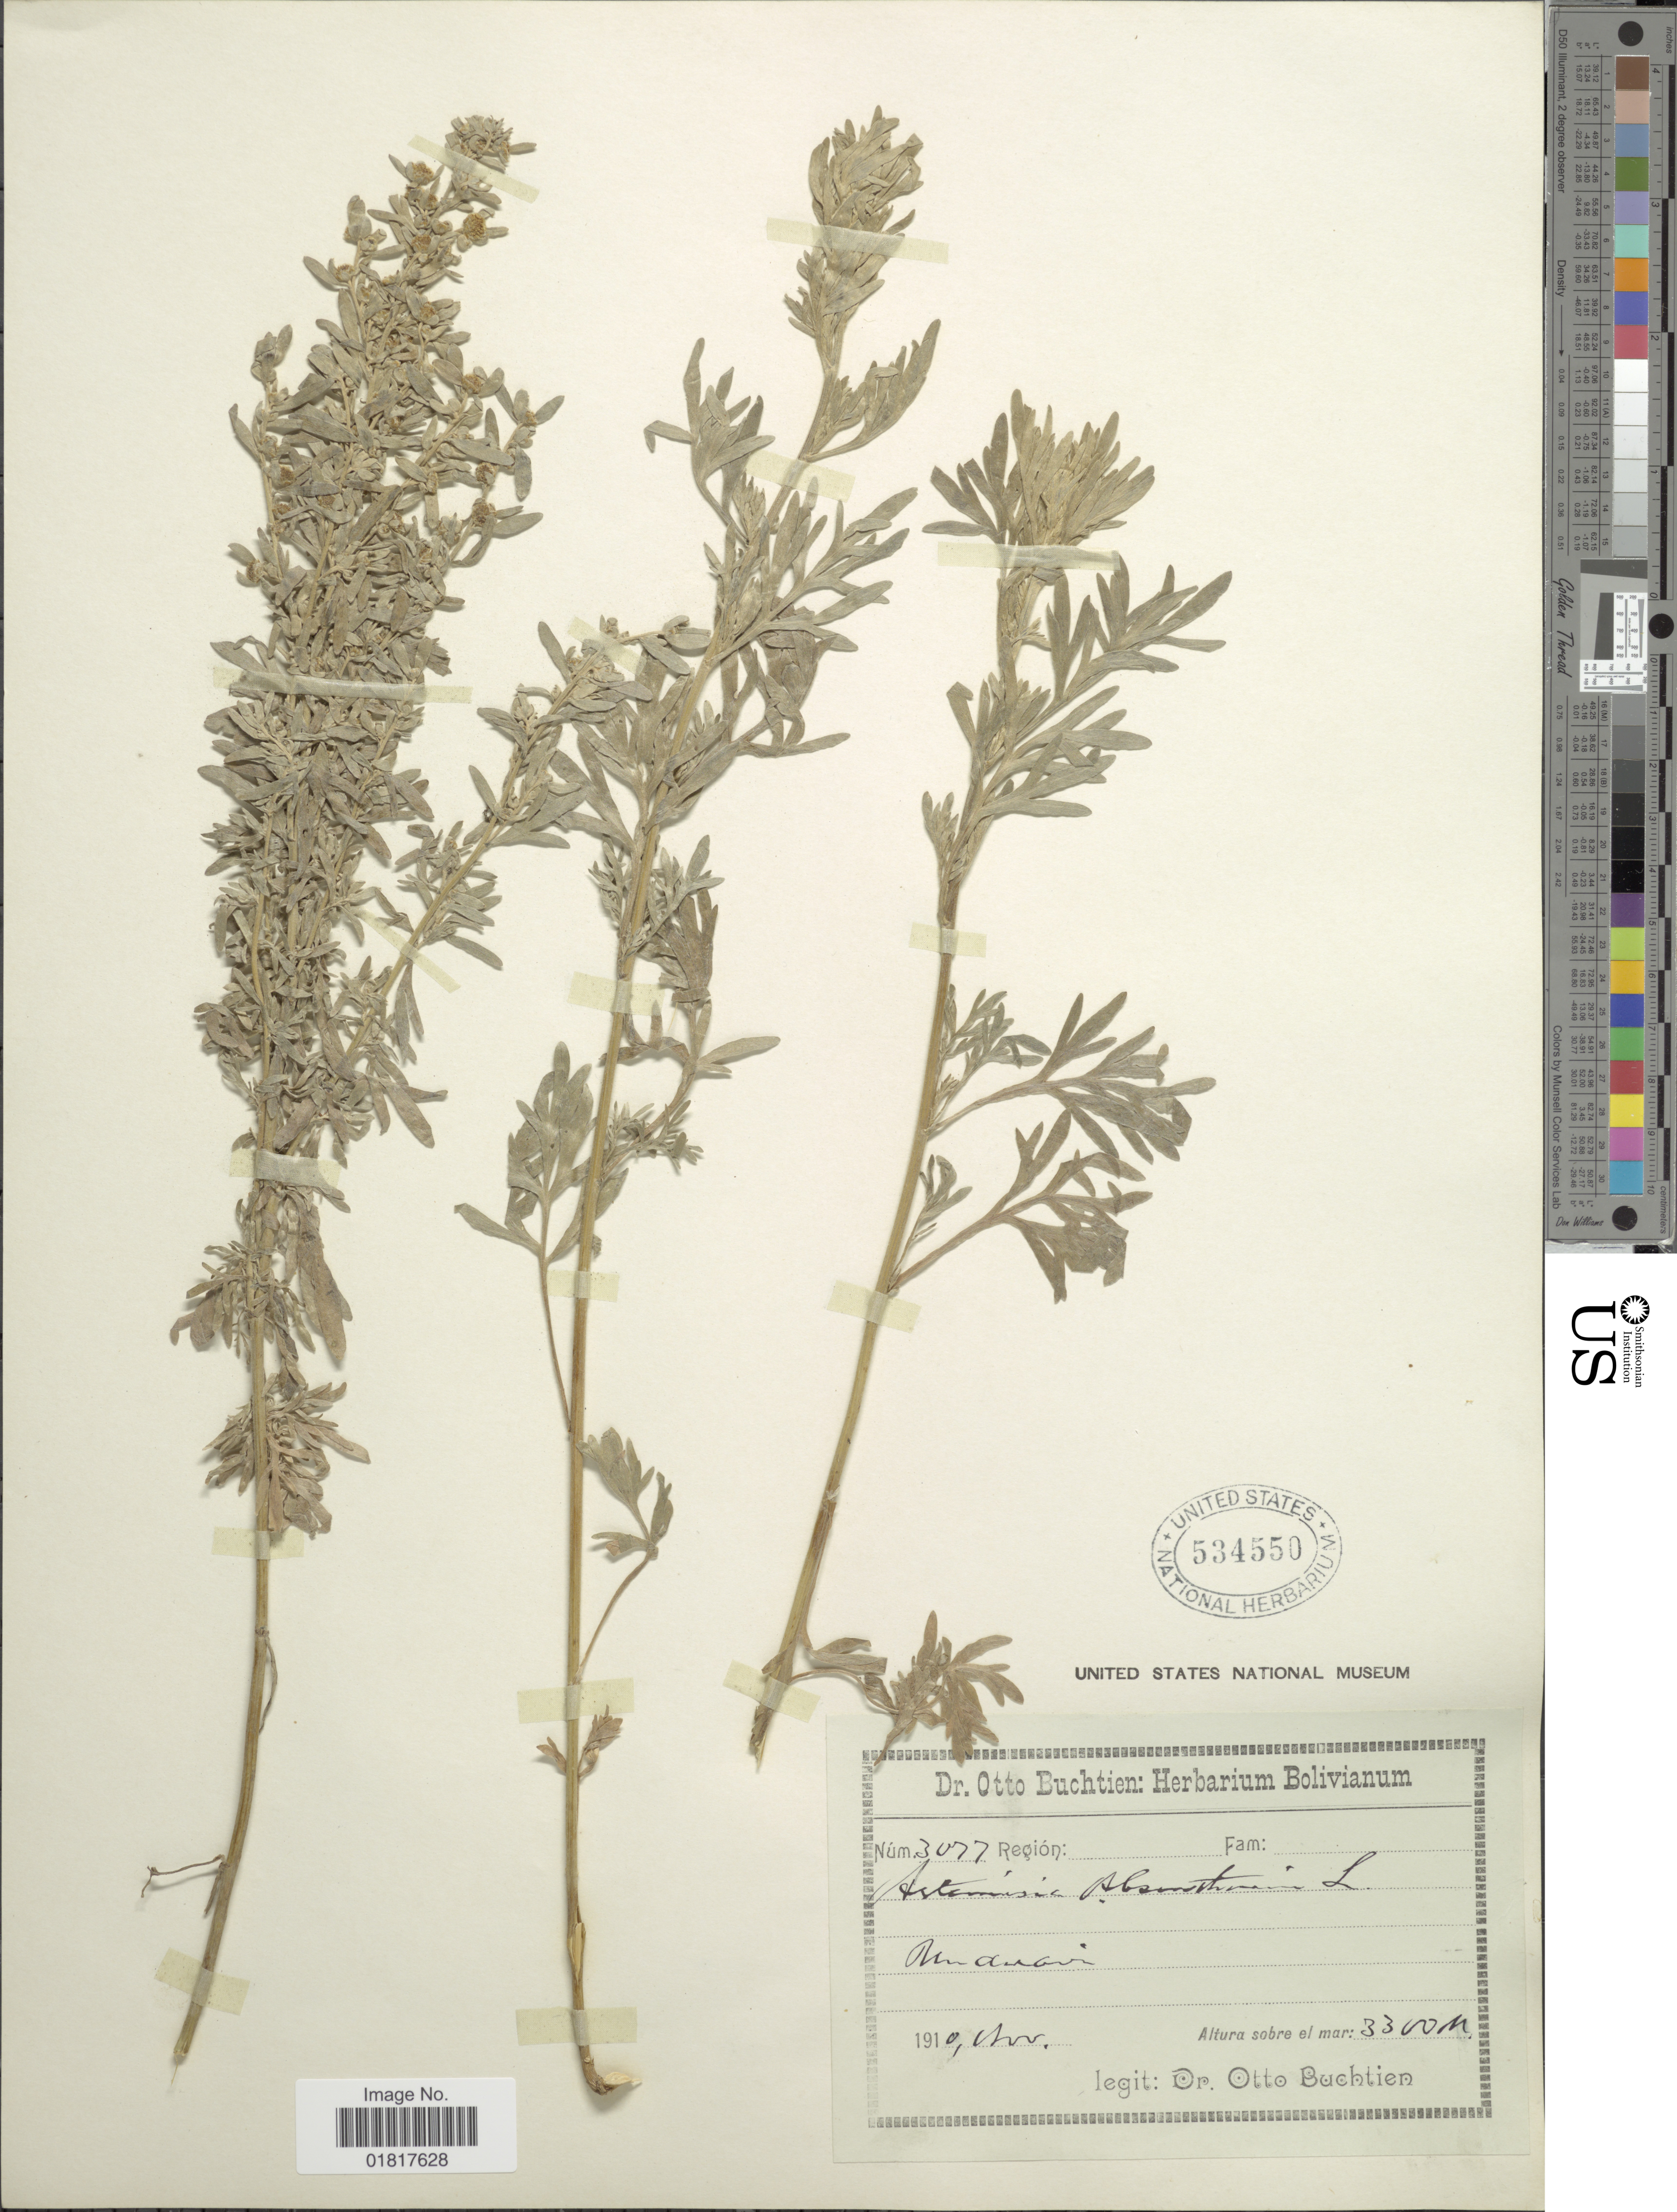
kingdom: Plantae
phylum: Tracheophyta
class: Magnoliopsida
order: Asterales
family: Asteraceae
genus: Artemisia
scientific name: Artemisia absinthium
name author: L.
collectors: O. Buchtien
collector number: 3077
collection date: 1910-11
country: Bolivia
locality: Unduavi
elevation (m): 3300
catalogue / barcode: US 534550